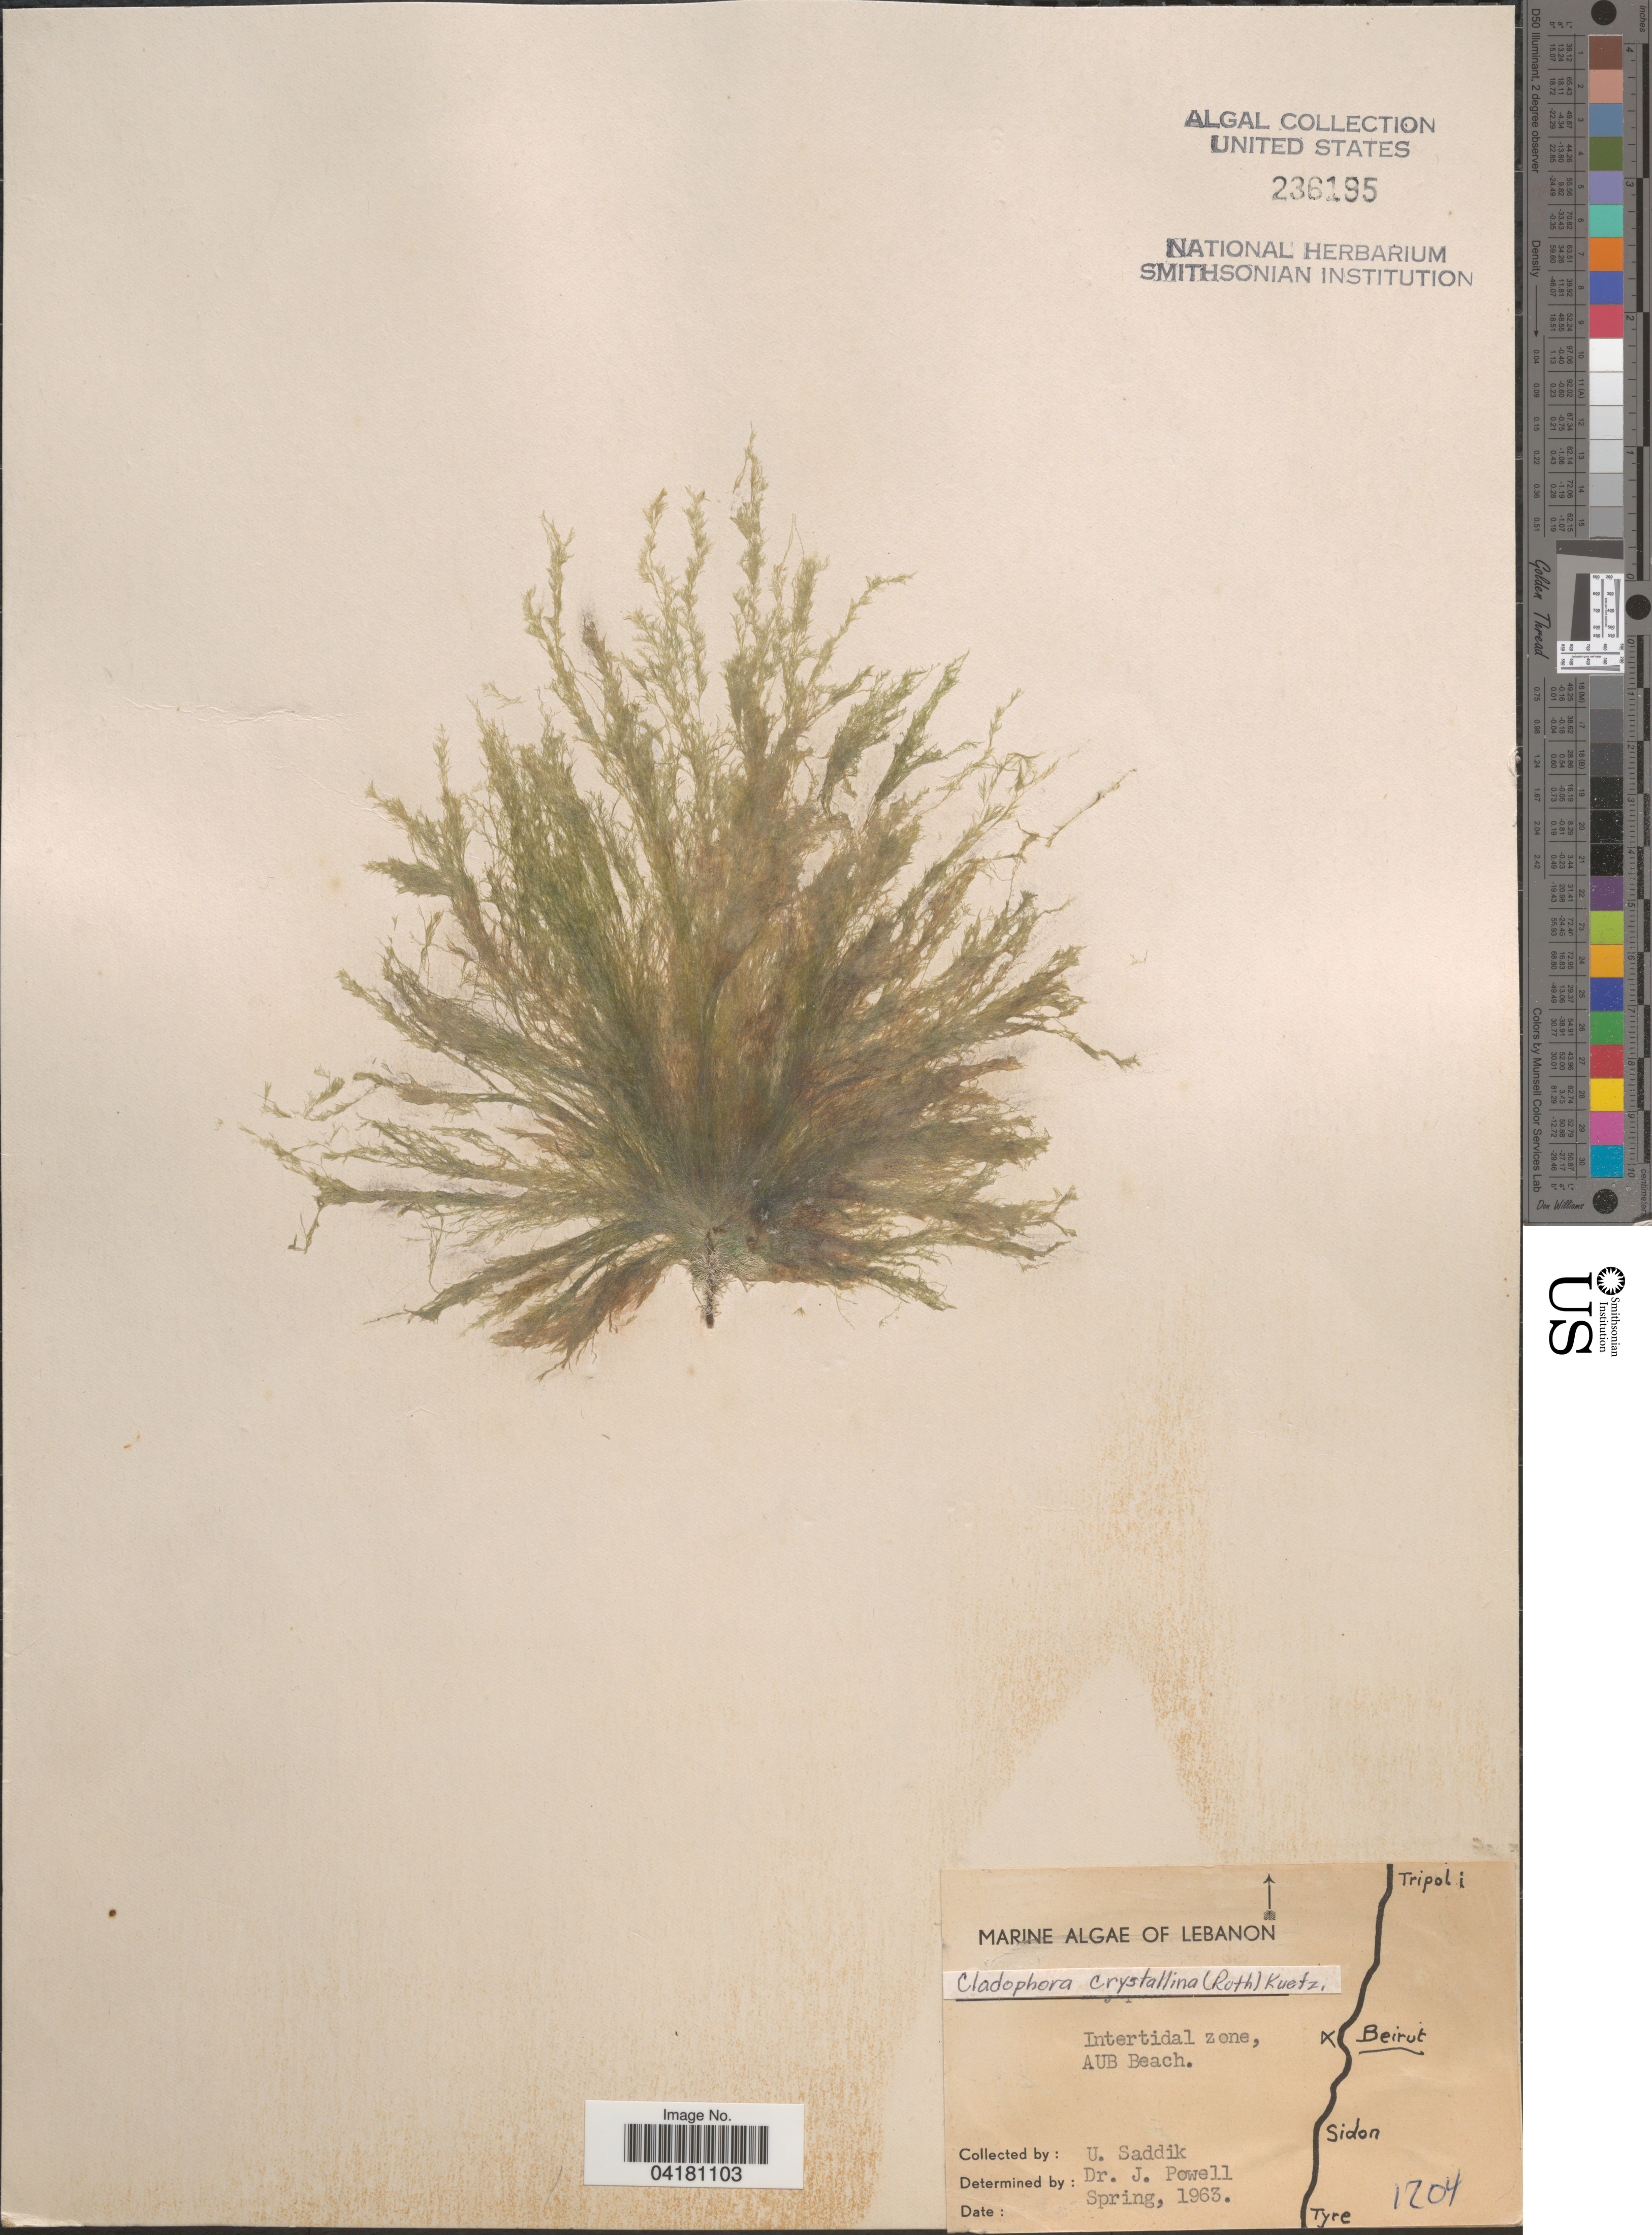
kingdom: Plantae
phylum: Chlorophyta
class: Ulvophyceae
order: Cladophorales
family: Cladophoraceae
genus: Cladophora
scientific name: Cladophora crystallina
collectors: U. Saddik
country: Lebanon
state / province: Beyrouth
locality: Beirut. Intertidal zone, AUB Beach.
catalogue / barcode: US 236195